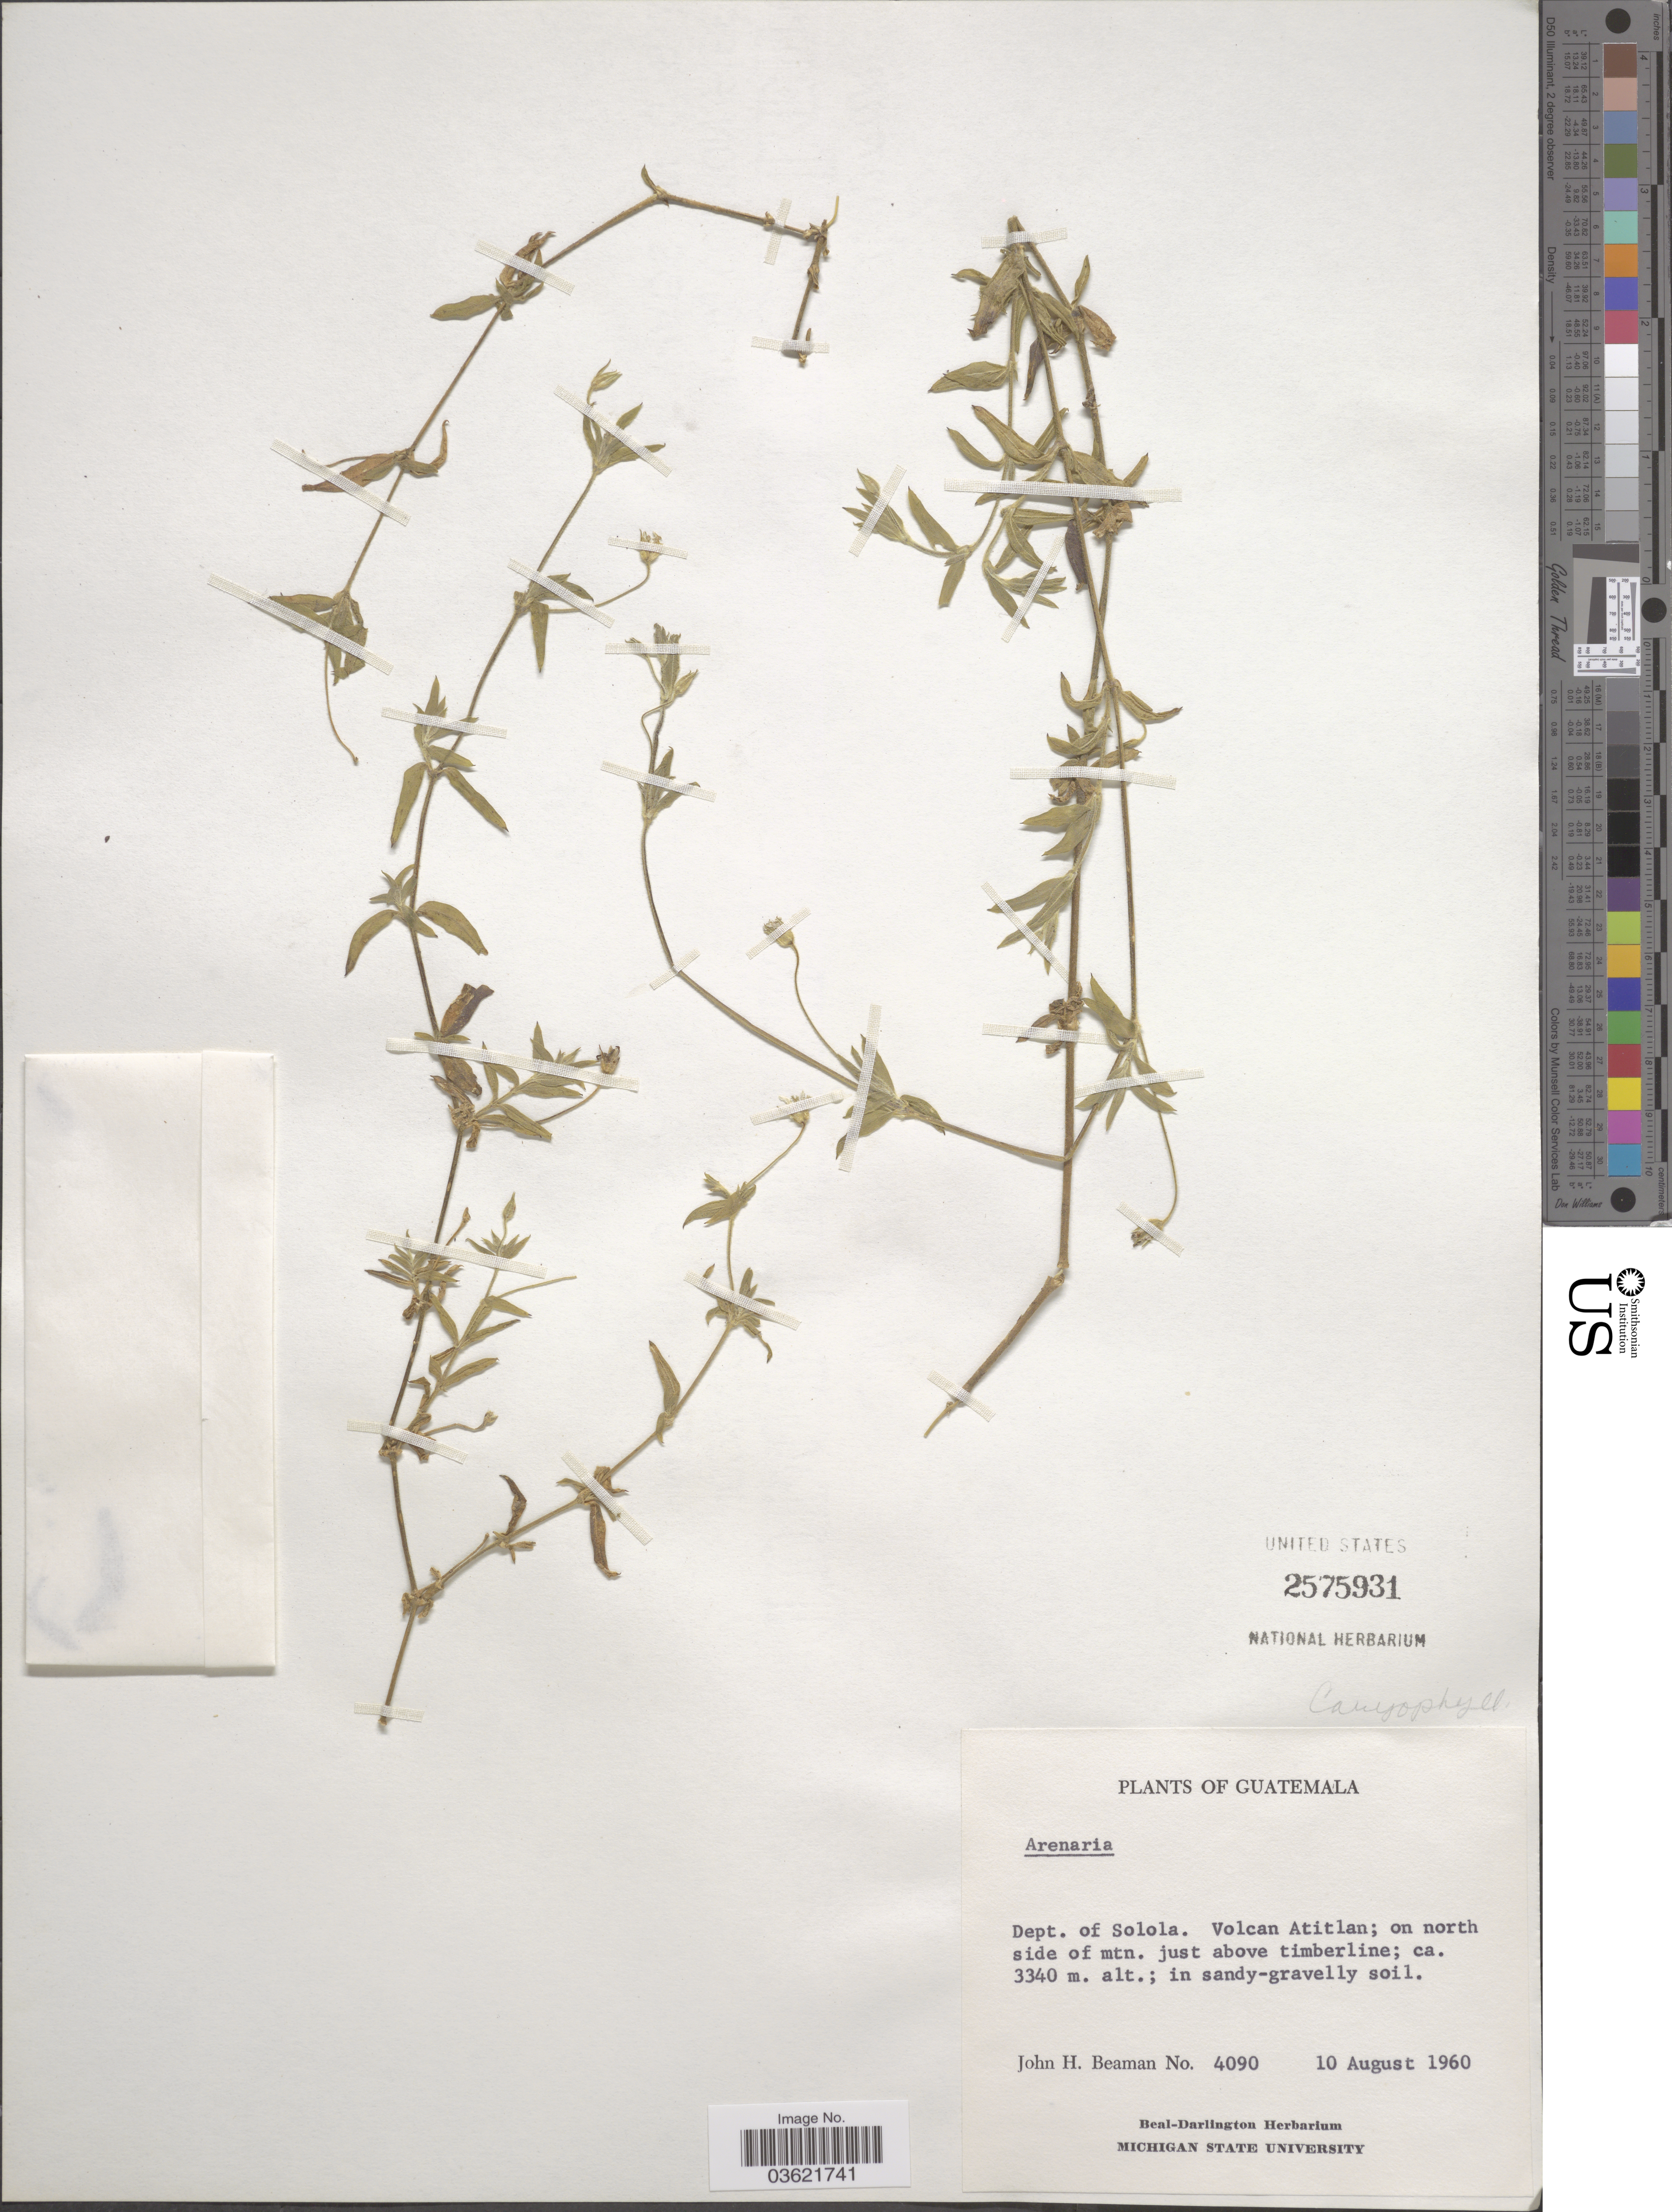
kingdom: Plantae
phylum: Tracheophyta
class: Magnoliopsida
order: Caryophyllales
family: Caryophyllaceae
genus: Arenaria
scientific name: Arenaria sp.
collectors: J. H. Beaman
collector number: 4090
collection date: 1960-08-10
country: Guatemala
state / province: Sololá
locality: Dept. of Solola. Volcan Atitlan; on north side of mtn. just above timberline.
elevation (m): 3340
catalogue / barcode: US 2575931